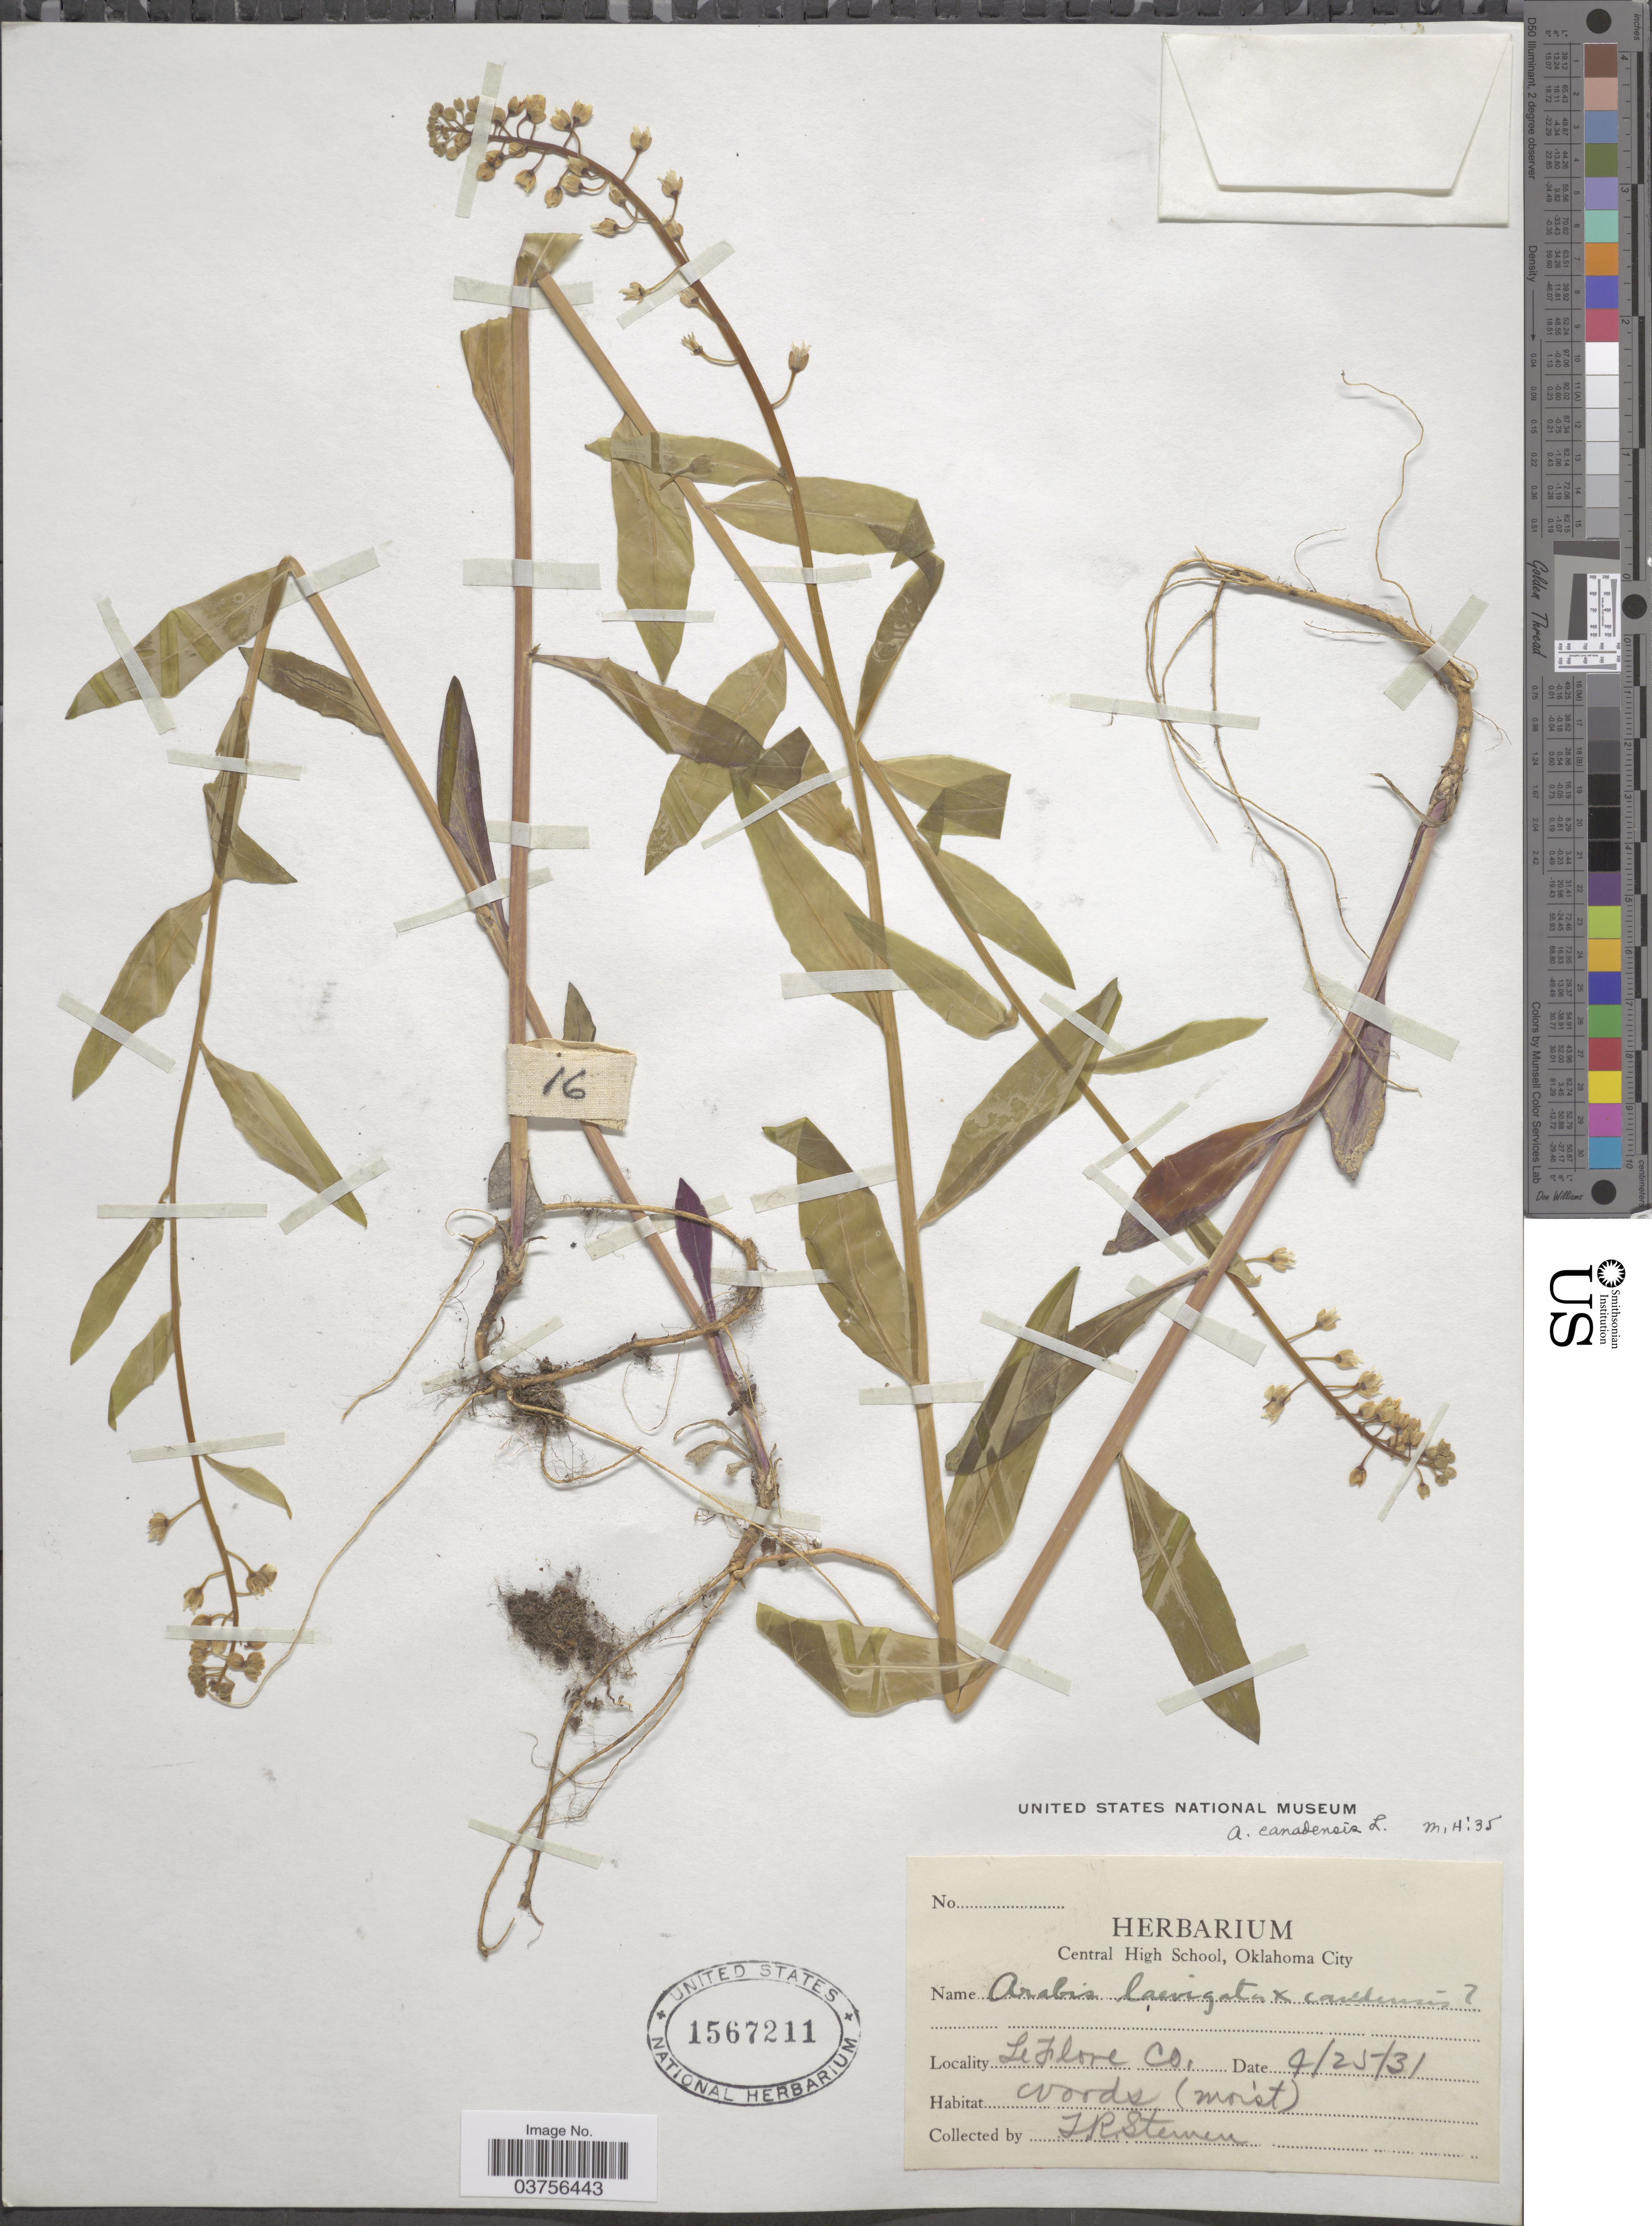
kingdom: Plantae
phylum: Tracheophyta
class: Magnoliopsida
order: Brassicales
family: Brassicaceae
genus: Arabis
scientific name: Arabis canadensis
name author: L.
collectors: T. Steinen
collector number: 16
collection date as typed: Transcribed d/m/y: 25/4/31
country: United States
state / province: Oklahoma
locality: LeFlore Co.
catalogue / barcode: US 1567211